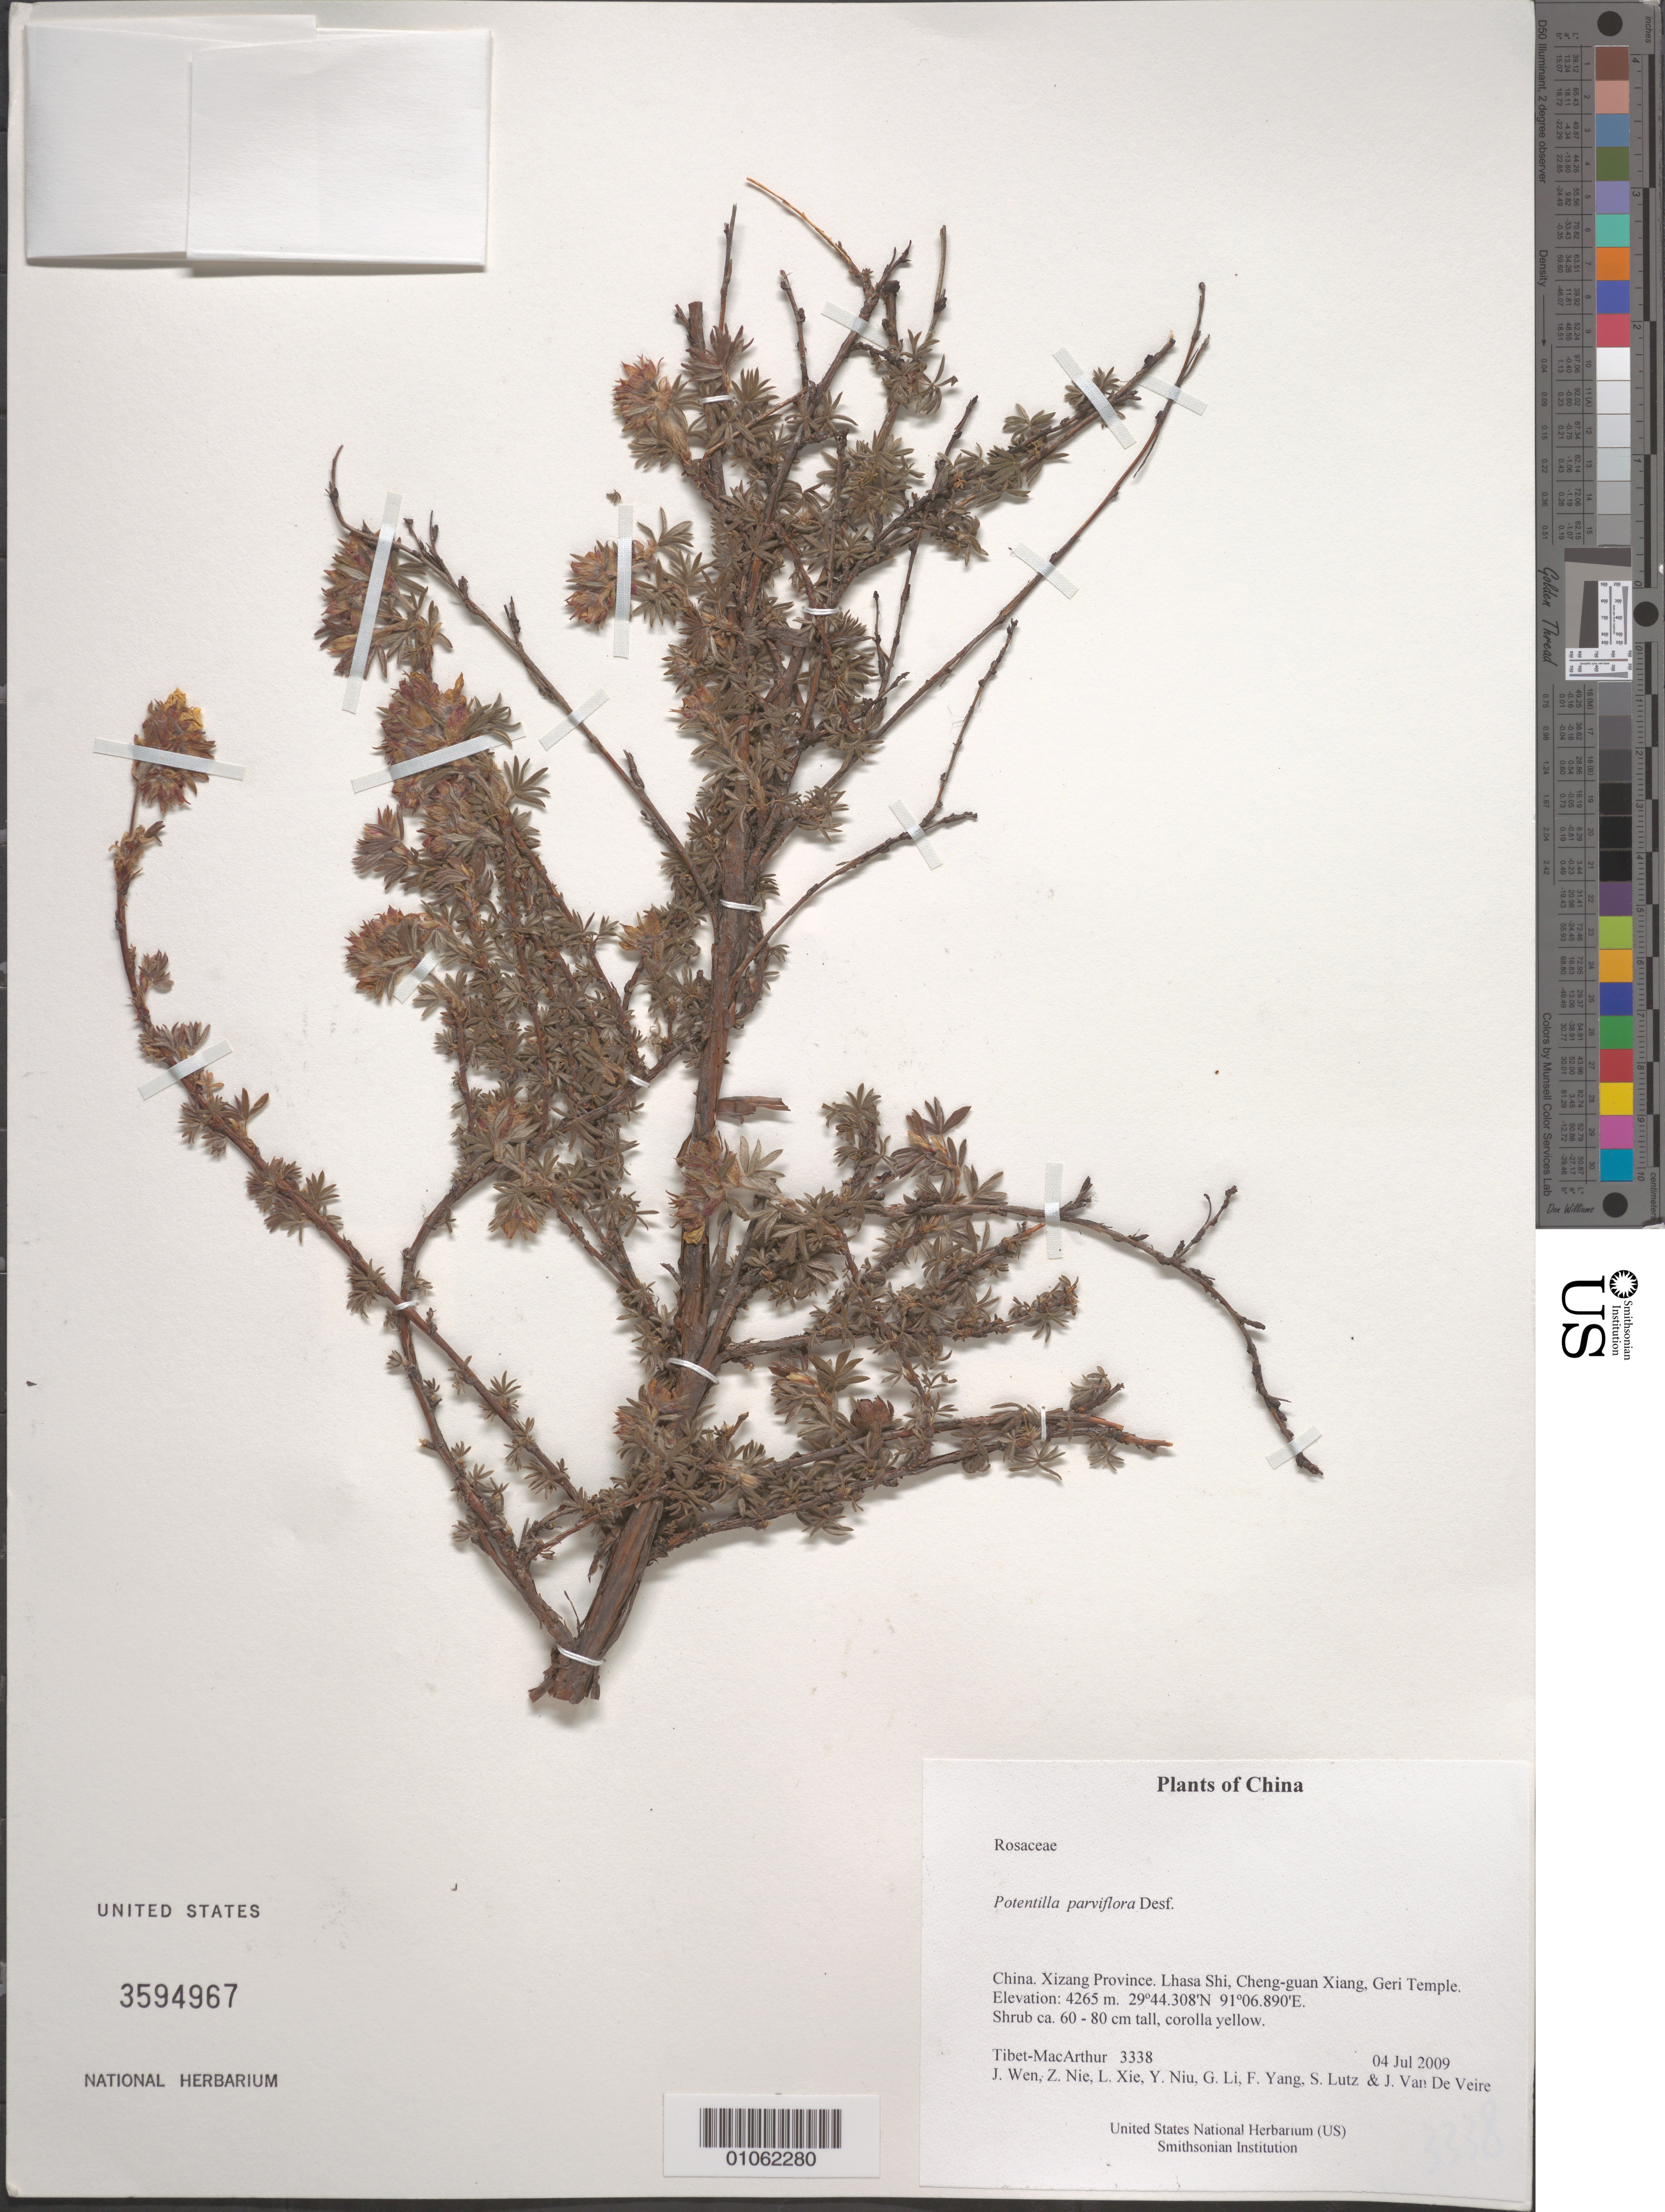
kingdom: Plantae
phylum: Tracheophyta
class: Magnoliopsida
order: Rosales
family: Rosaceae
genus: Dasiphora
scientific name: Dasiphora parvifolia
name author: (Fisch. ex Lehm.) Juz.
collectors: Tibet-MacArthur, J. Wen, Z. Nie, L. Xie, Y. Niu, G. Li, F. Yang, S. Lutz & J. Van De Veire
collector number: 3338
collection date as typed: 04 Jul 2009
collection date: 2009-07-04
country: China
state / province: Xizang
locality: Lhasa Shi, Cheng-guan Xiang, Geri Temple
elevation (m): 4265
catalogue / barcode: US 3594967